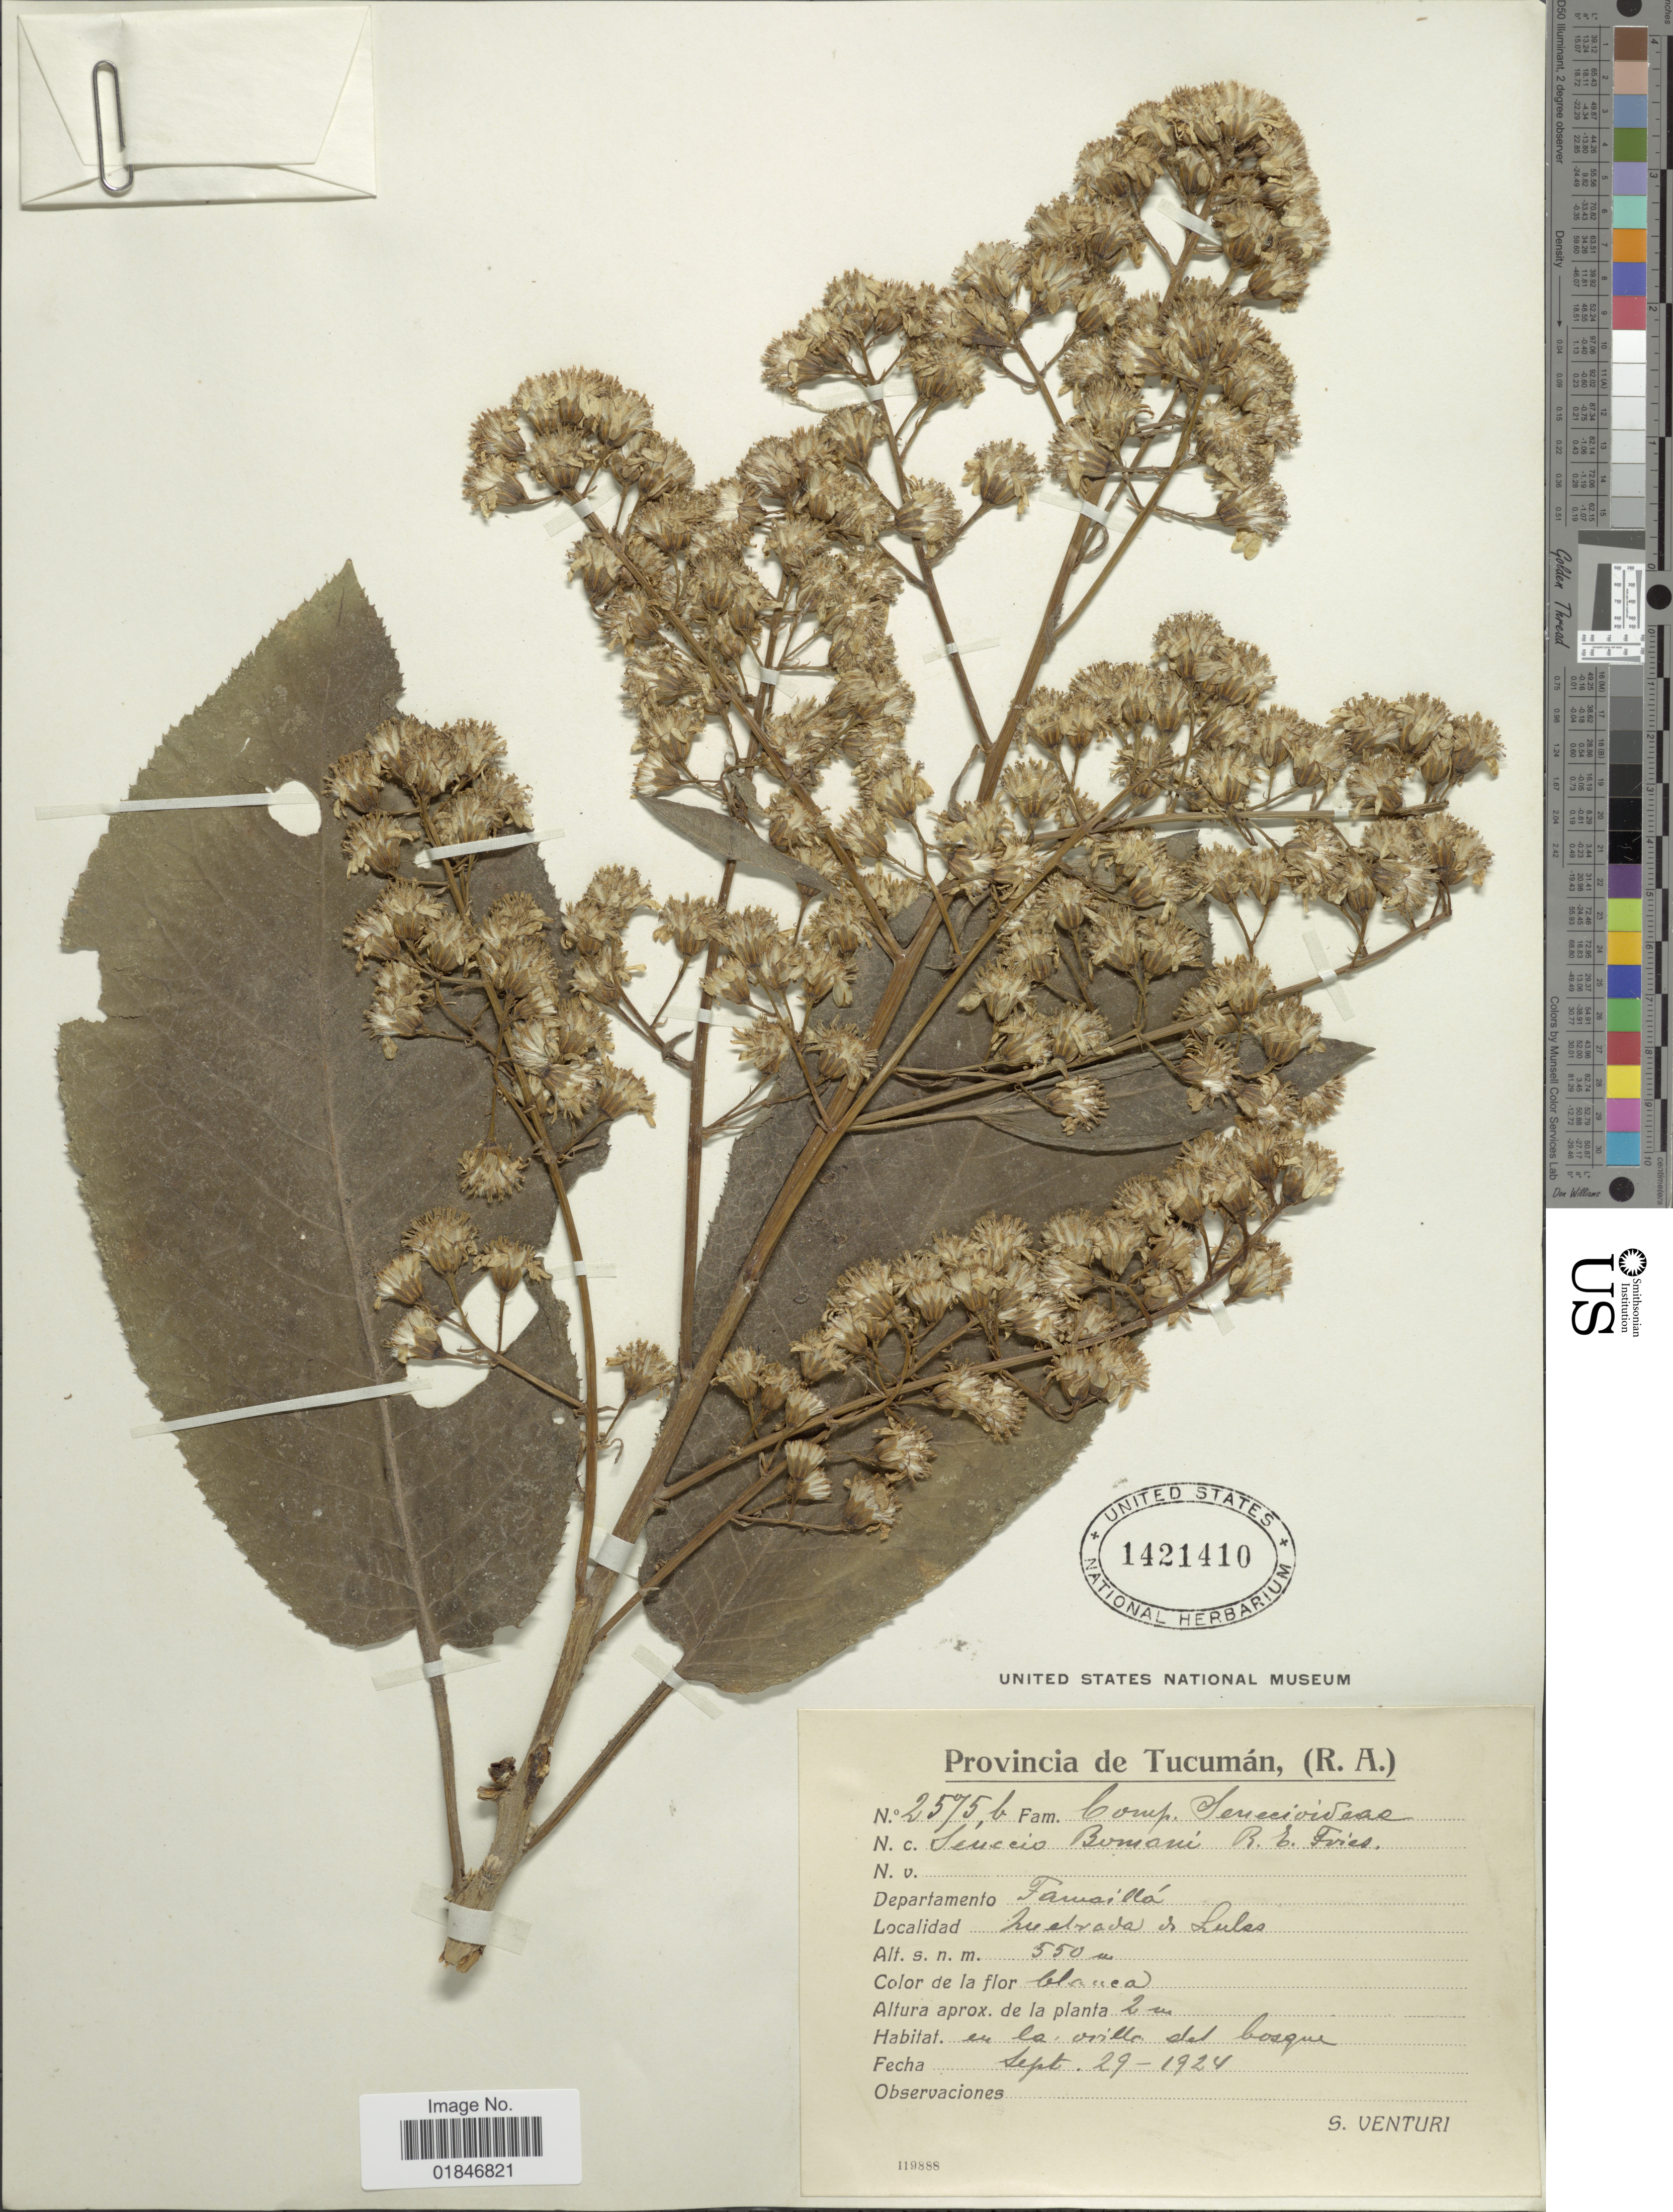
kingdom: Plantae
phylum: Tracheophyta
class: Magnoliopsida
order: Asterales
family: Asteraceae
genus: Dendrophorbium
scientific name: Dendrophorbium bomanii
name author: (R.E. Fr.) C. Jeffrey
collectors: S. Venturi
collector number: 2575b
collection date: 1924-09-29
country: Argentina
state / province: Tucumán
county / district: Famailla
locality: Quebrada de Lules.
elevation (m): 550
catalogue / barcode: US 1421410